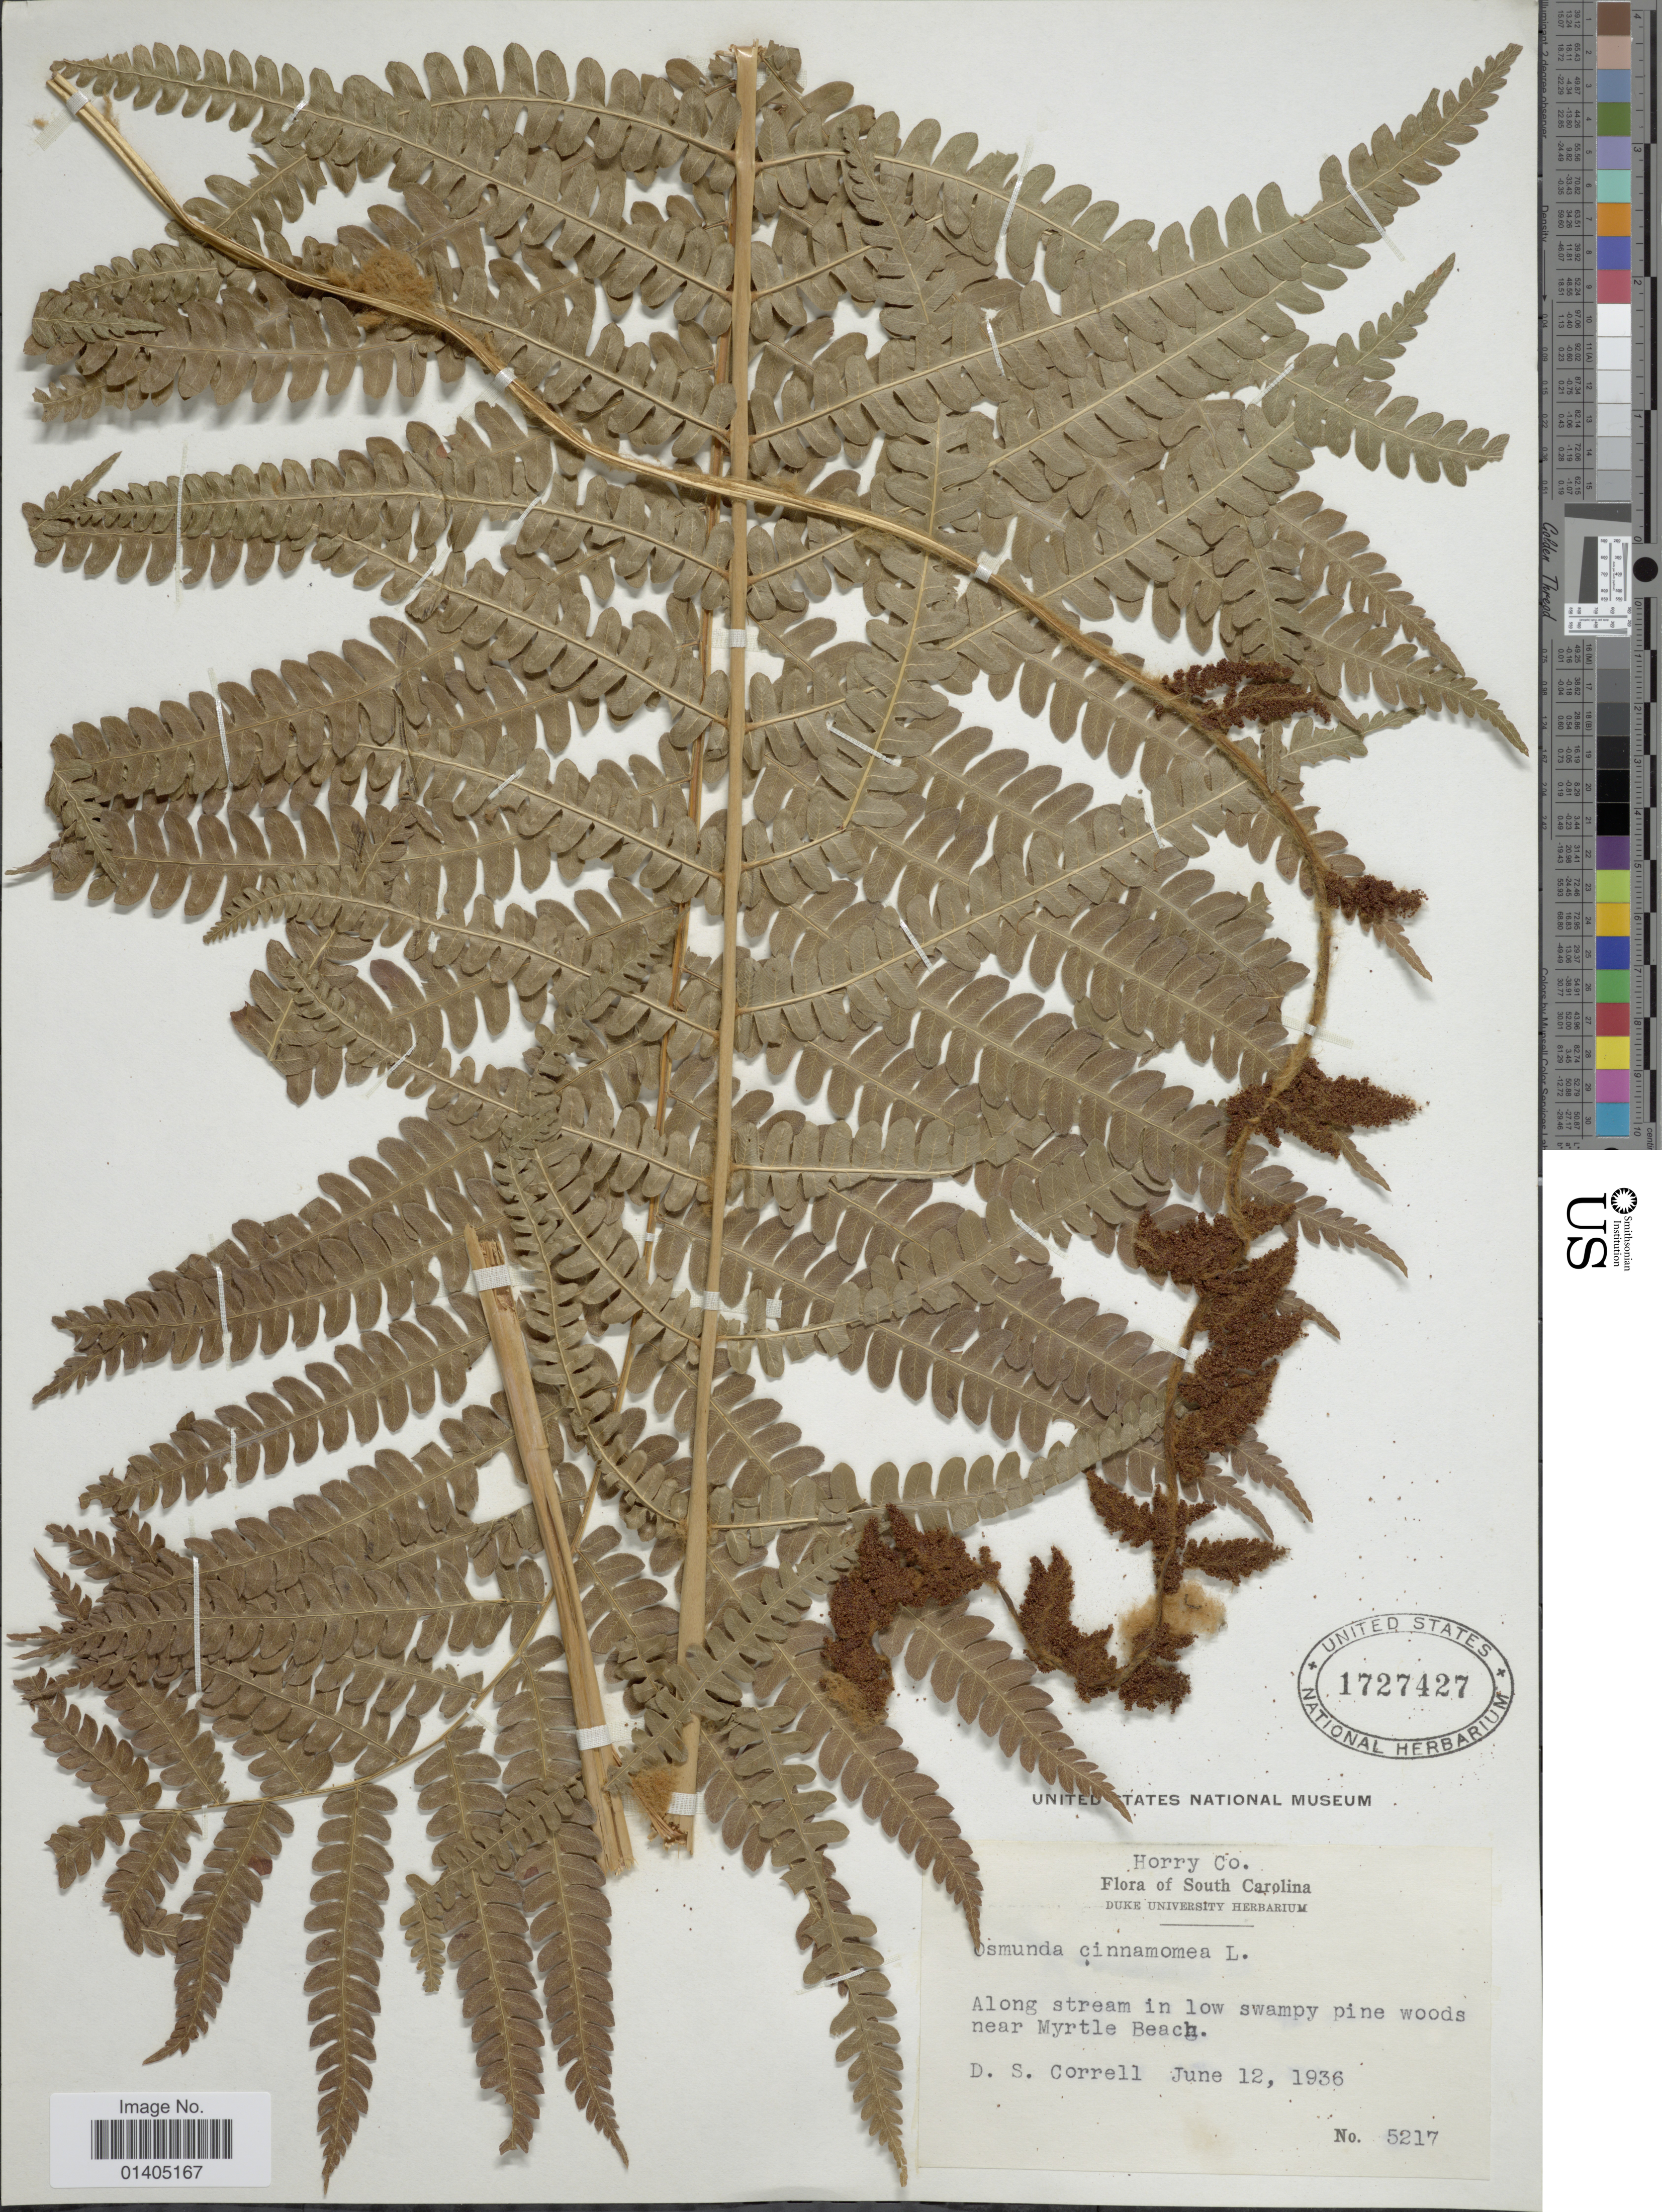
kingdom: Plantae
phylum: Tracheophyta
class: Polypodiopsida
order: Osmundales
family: Osmundaceae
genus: Osmundastrum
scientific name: Osmundastrum cinnamomeum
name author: (L.) C. Presl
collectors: D. S. Correll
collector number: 5217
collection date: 1936-06-12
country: United States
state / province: South Carolina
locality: Horry Co, Along stream in low swampy pine woods near Myrtle Beach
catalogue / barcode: US 1727427